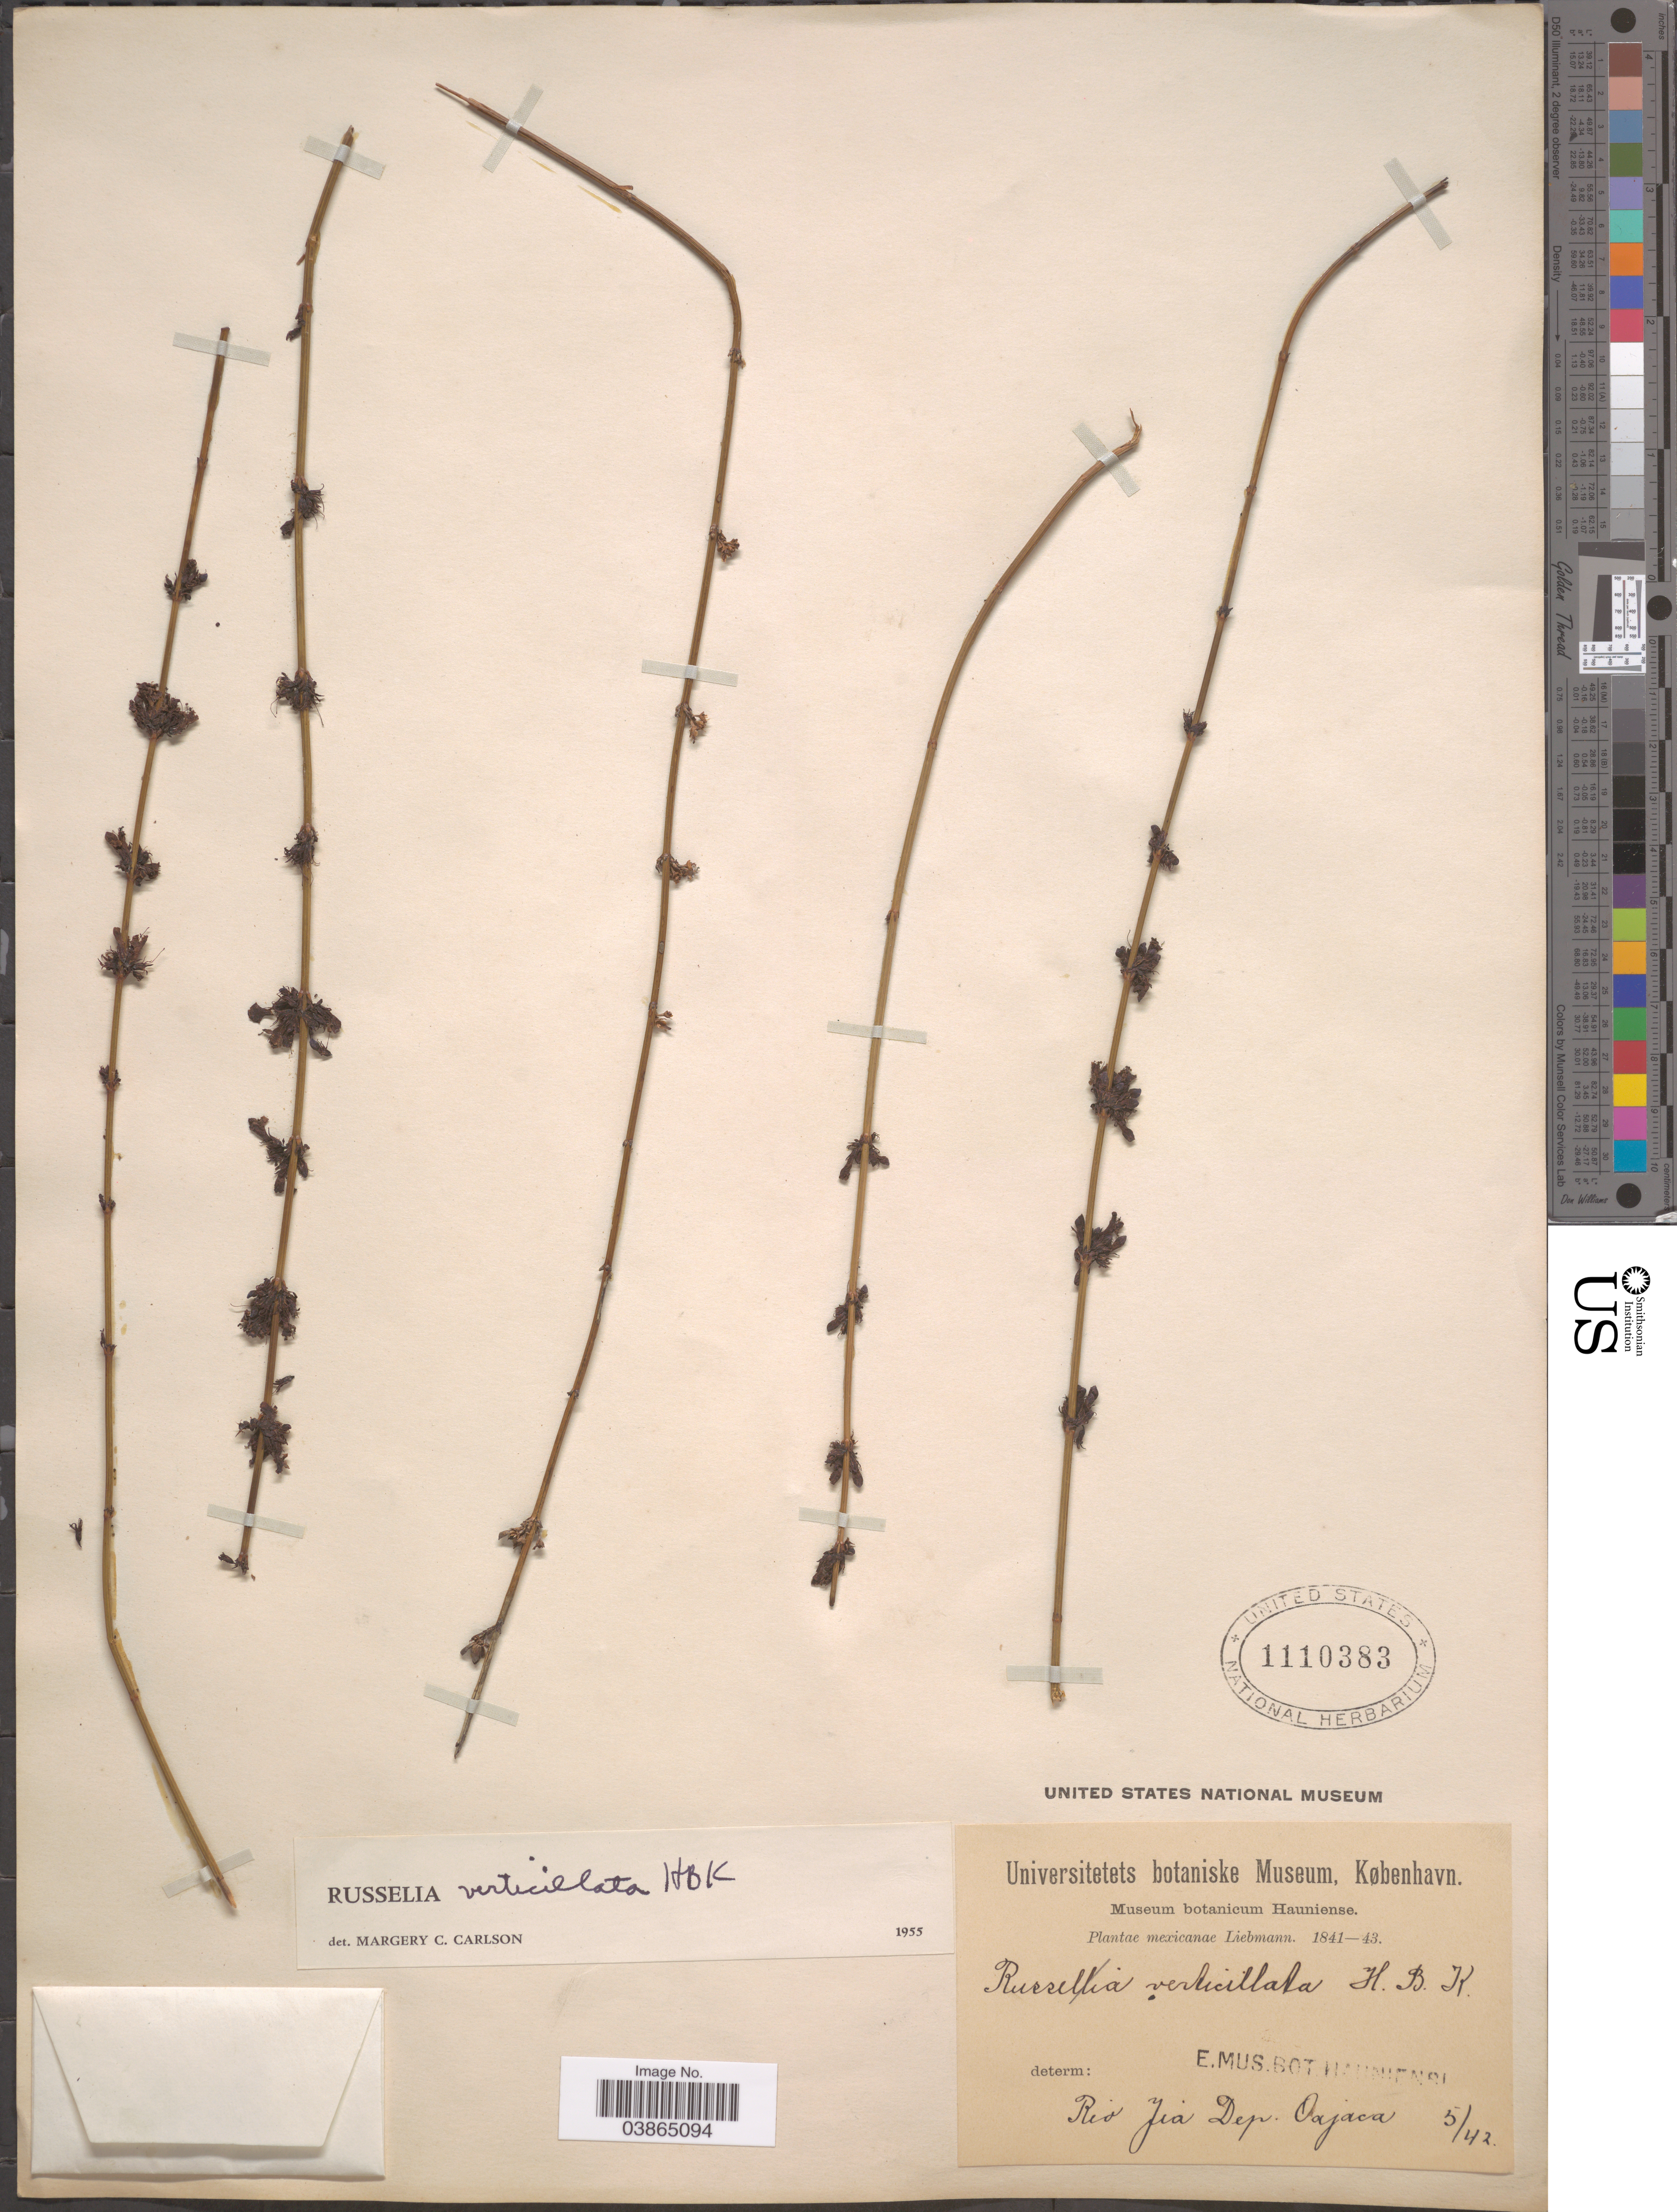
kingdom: Plantae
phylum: Tracheophyta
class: Magnoliopsida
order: Lamiales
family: Plantaginaceae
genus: Russelia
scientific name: Russelia verticillata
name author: Kunth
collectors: Liebmann, --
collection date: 1842-05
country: Mexico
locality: Rio Jia Dep. Oajaca.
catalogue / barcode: US 1110383